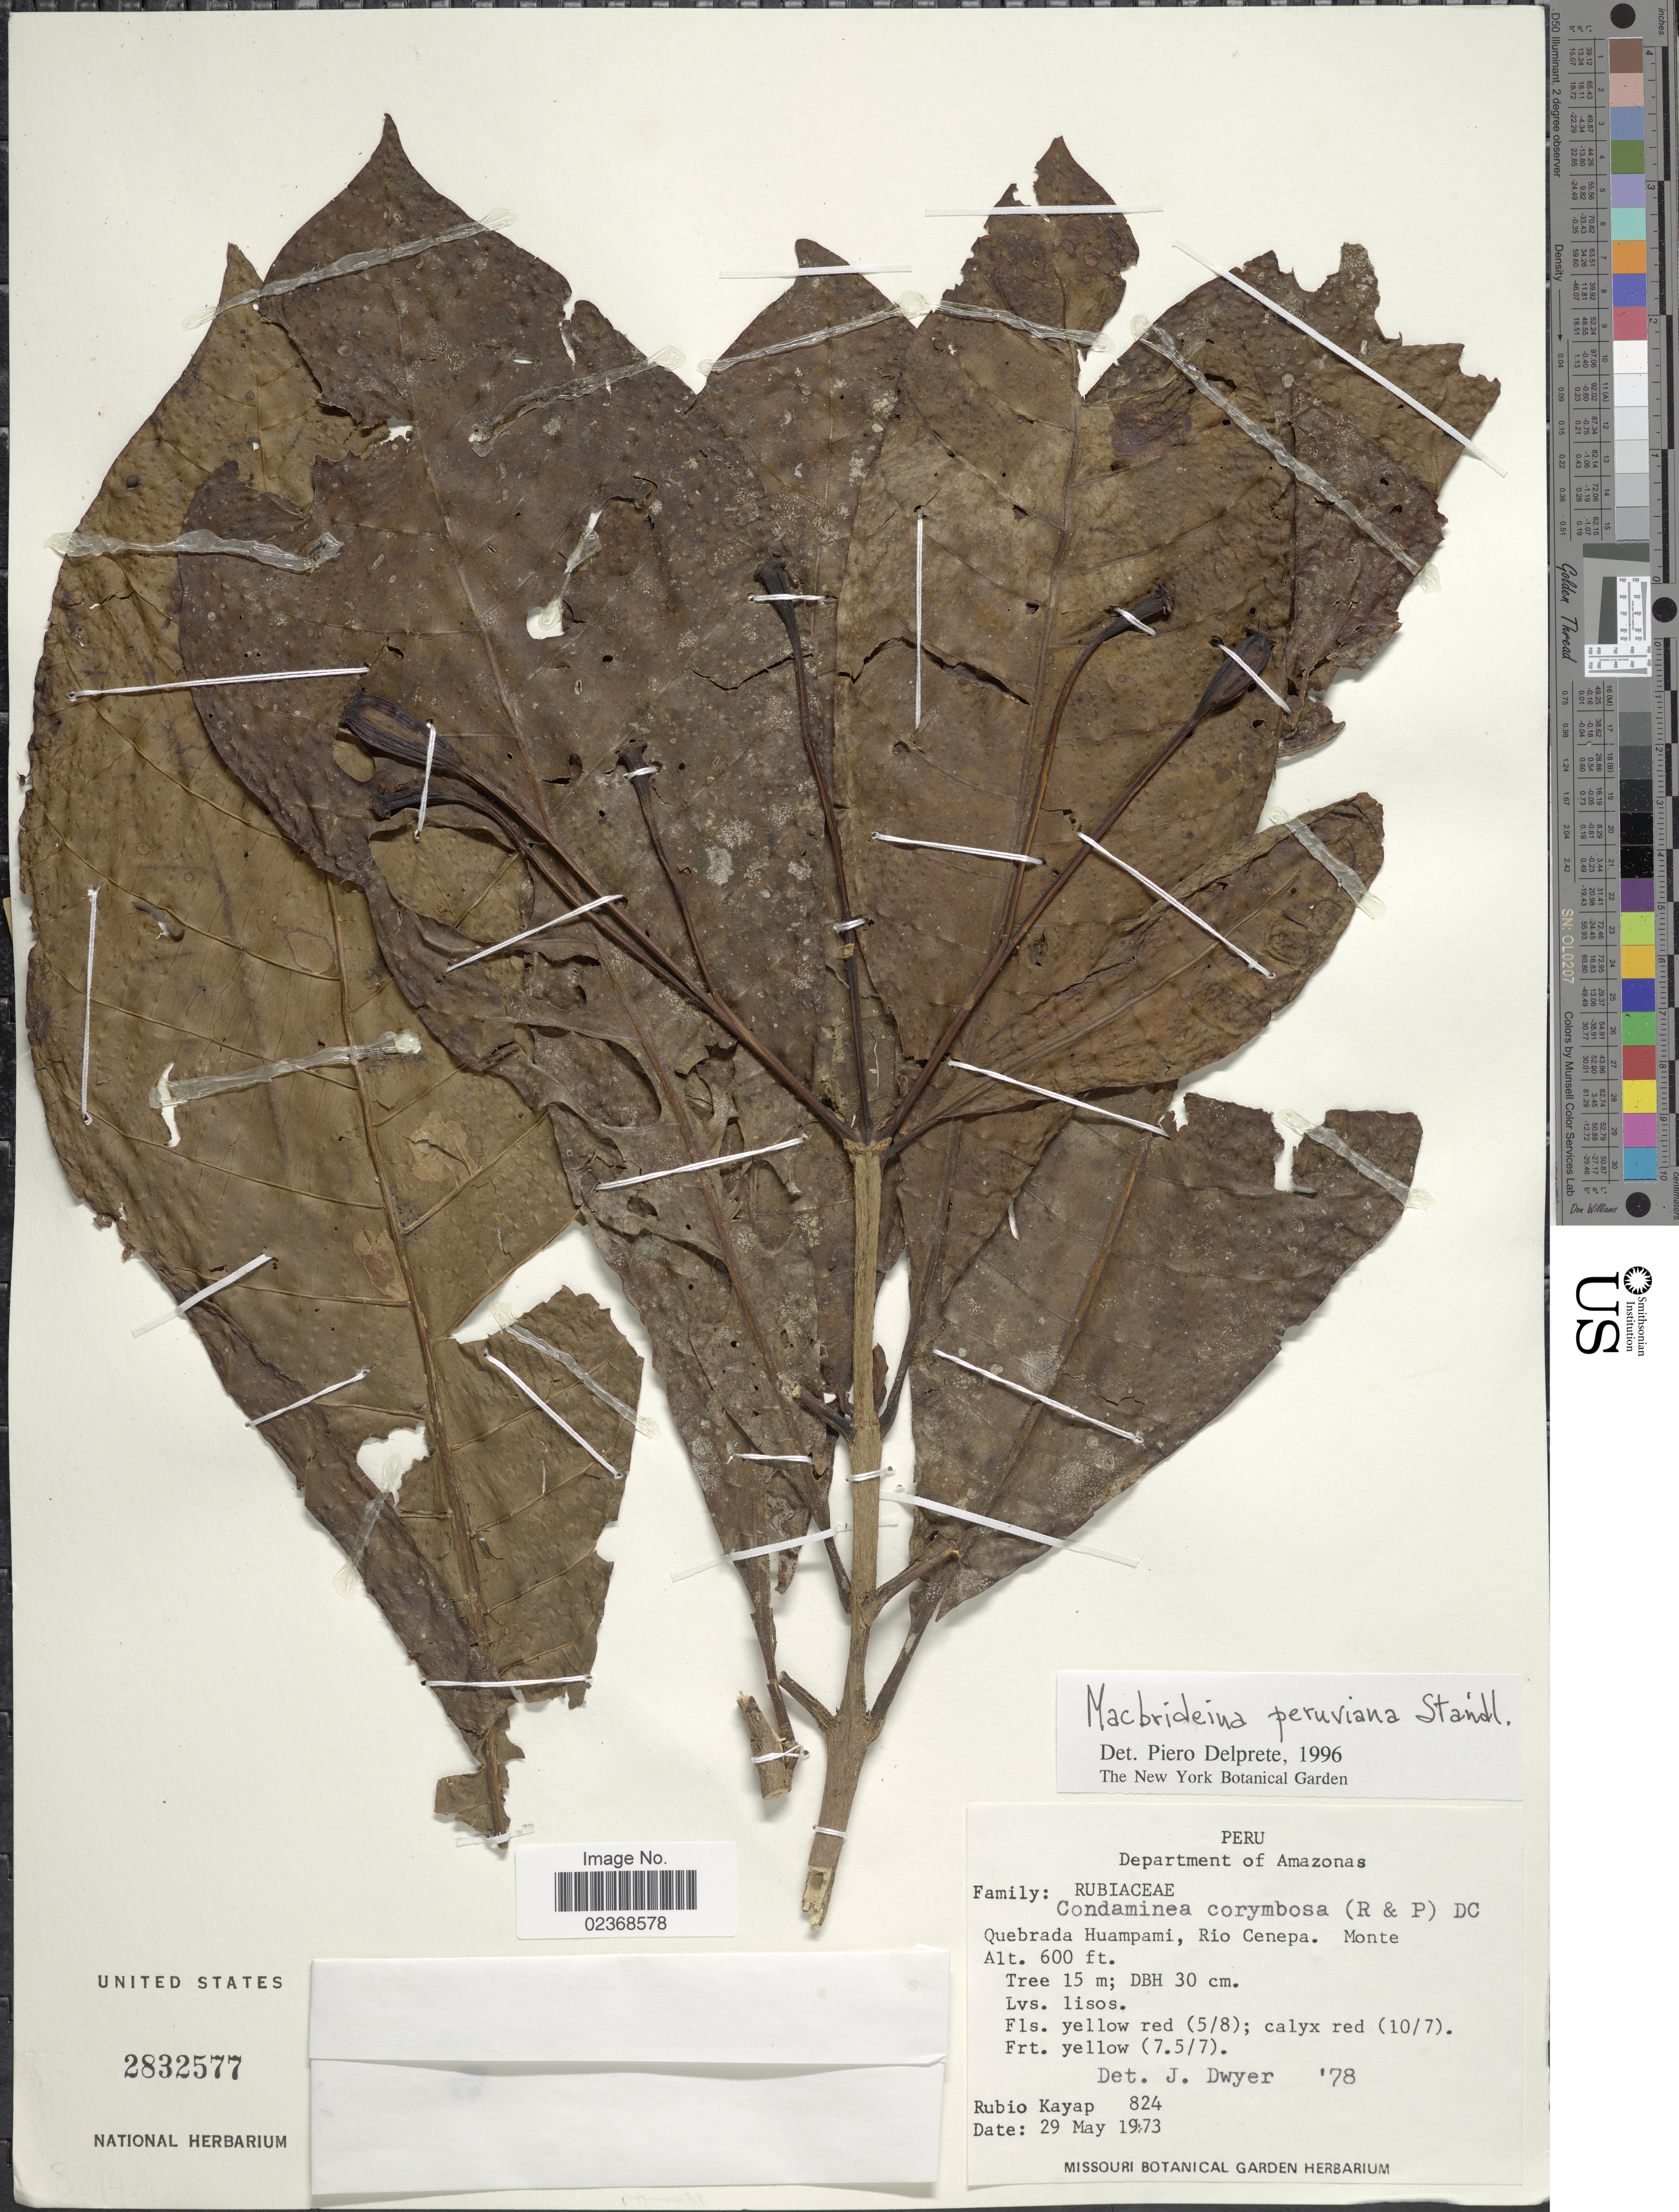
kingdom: Plantae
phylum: Tracheophyta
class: Magnoliopsida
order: Gentianales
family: Rubiaceae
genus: Macbrideina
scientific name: Macbrideina peruviana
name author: Standl.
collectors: R. Kayap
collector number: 824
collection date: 1973-05-29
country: Peru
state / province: Amazonas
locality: Quebrada Huampami, Rio Cenepa. Monte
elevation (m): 183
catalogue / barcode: US 2832577